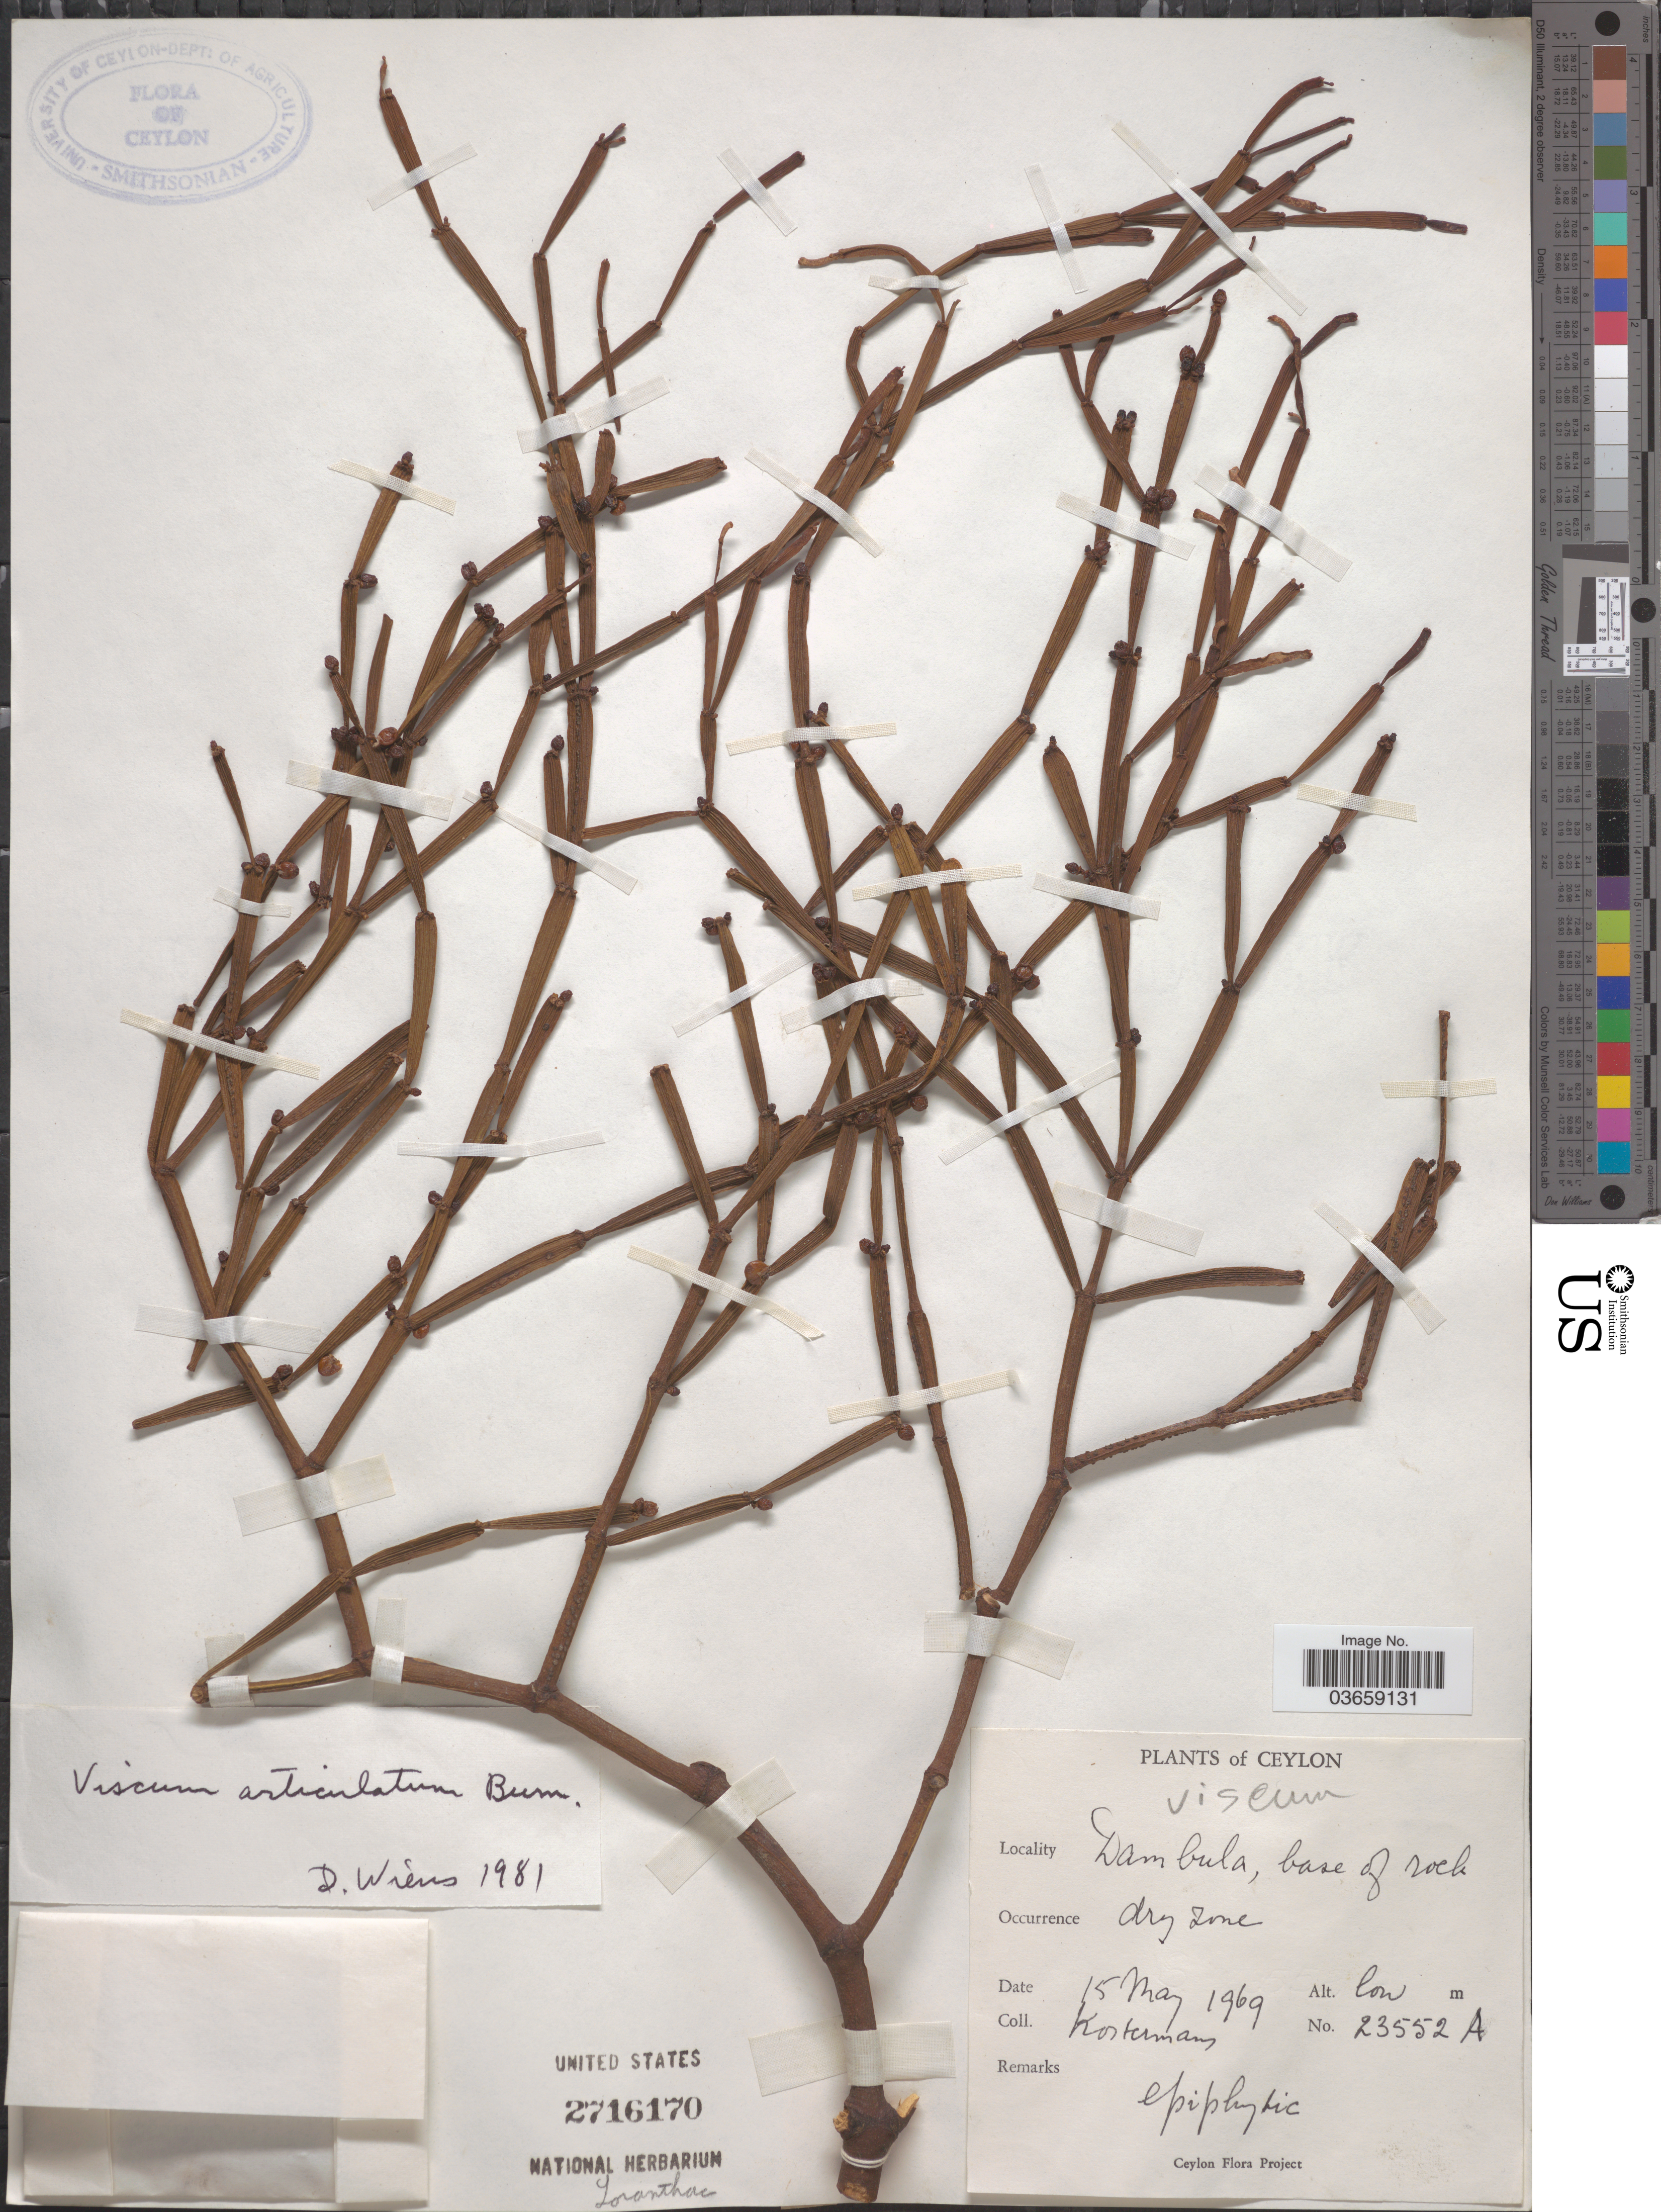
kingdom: Plantae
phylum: Tracheophyta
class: Magnoliopsida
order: Santalales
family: Viscaceae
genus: Viscum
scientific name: Viscum articulatum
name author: Burm. f.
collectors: Kostermans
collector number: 23552A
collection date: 1969-05-15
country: Sri Lanka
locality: Ceylon. Dambula, base of rock.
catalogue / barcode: US 2716170